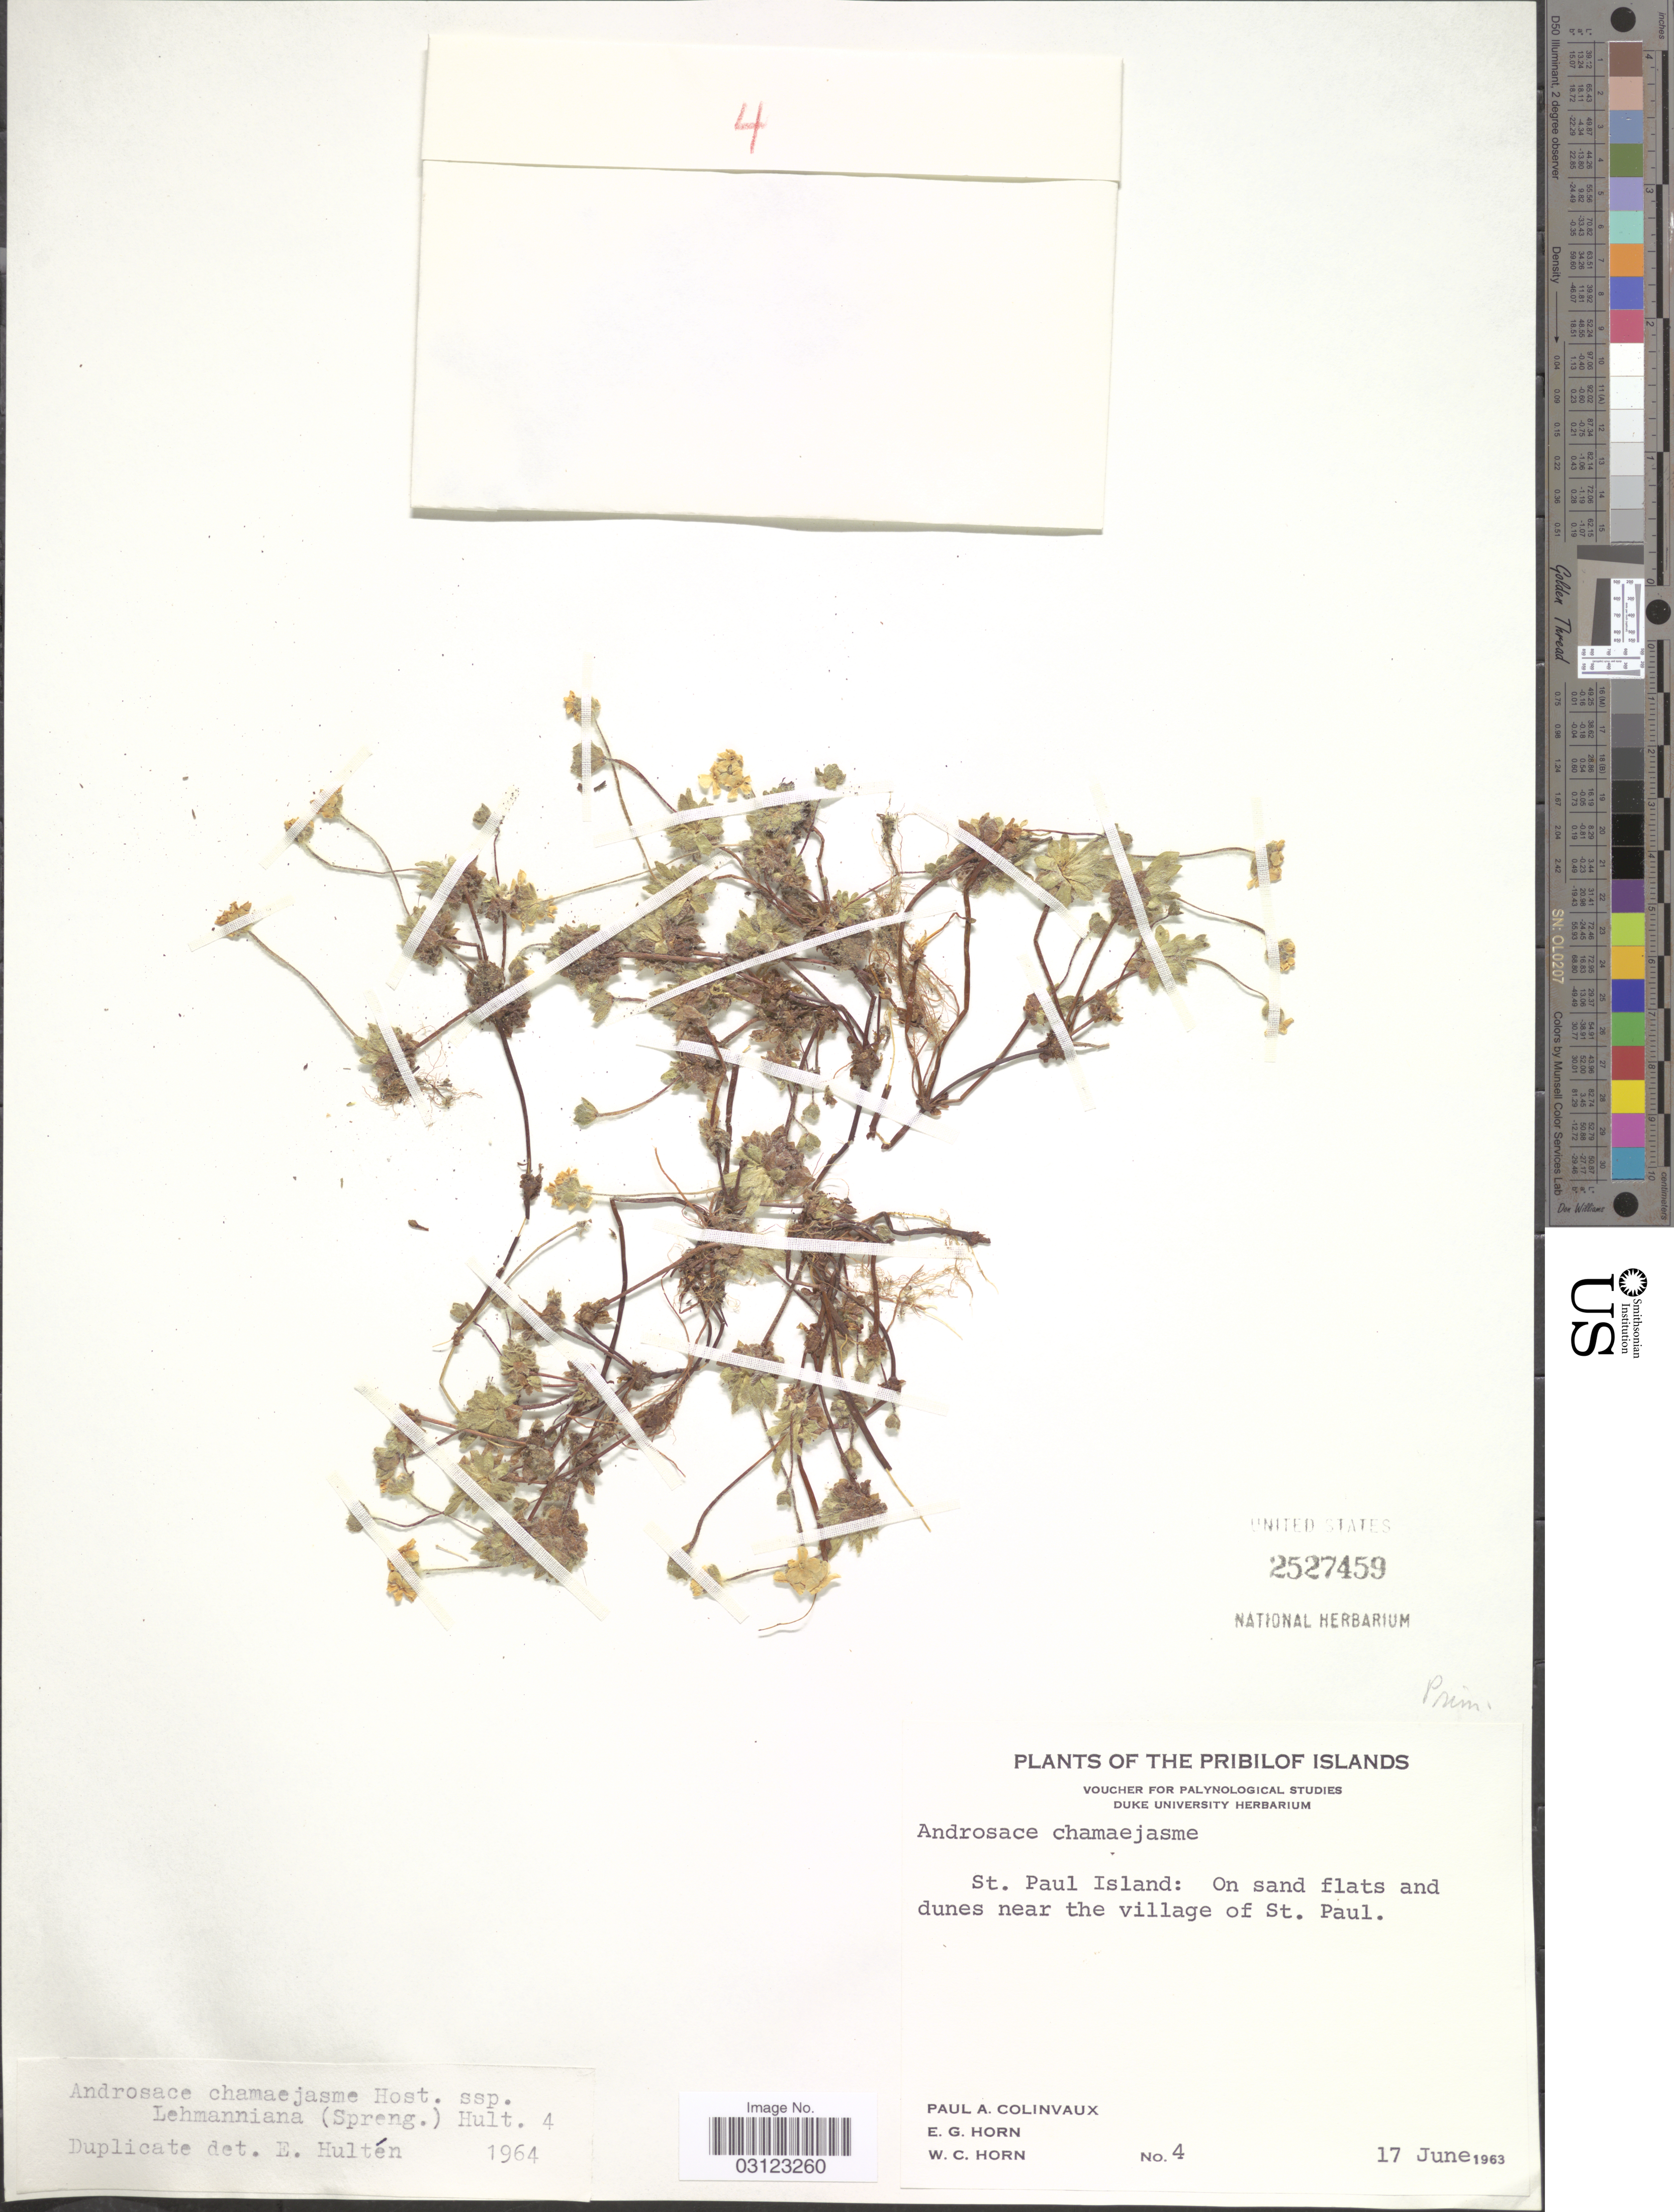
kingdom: Plantae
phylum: Tracheophyta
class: Magnoliopsida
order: Ericales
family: Primulaceae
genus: Androsace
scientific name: Androsace chamaejasme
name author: Wulfen ex Host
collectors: P. Colinvaux, E. Horn & W. Horn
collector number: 4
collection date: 1963-06-17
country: United States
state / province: Alaska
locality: The Pribilof Islands. St. Paul Island: On sand flats and dunes near the village of St. Paul.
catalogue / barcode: US 2527459